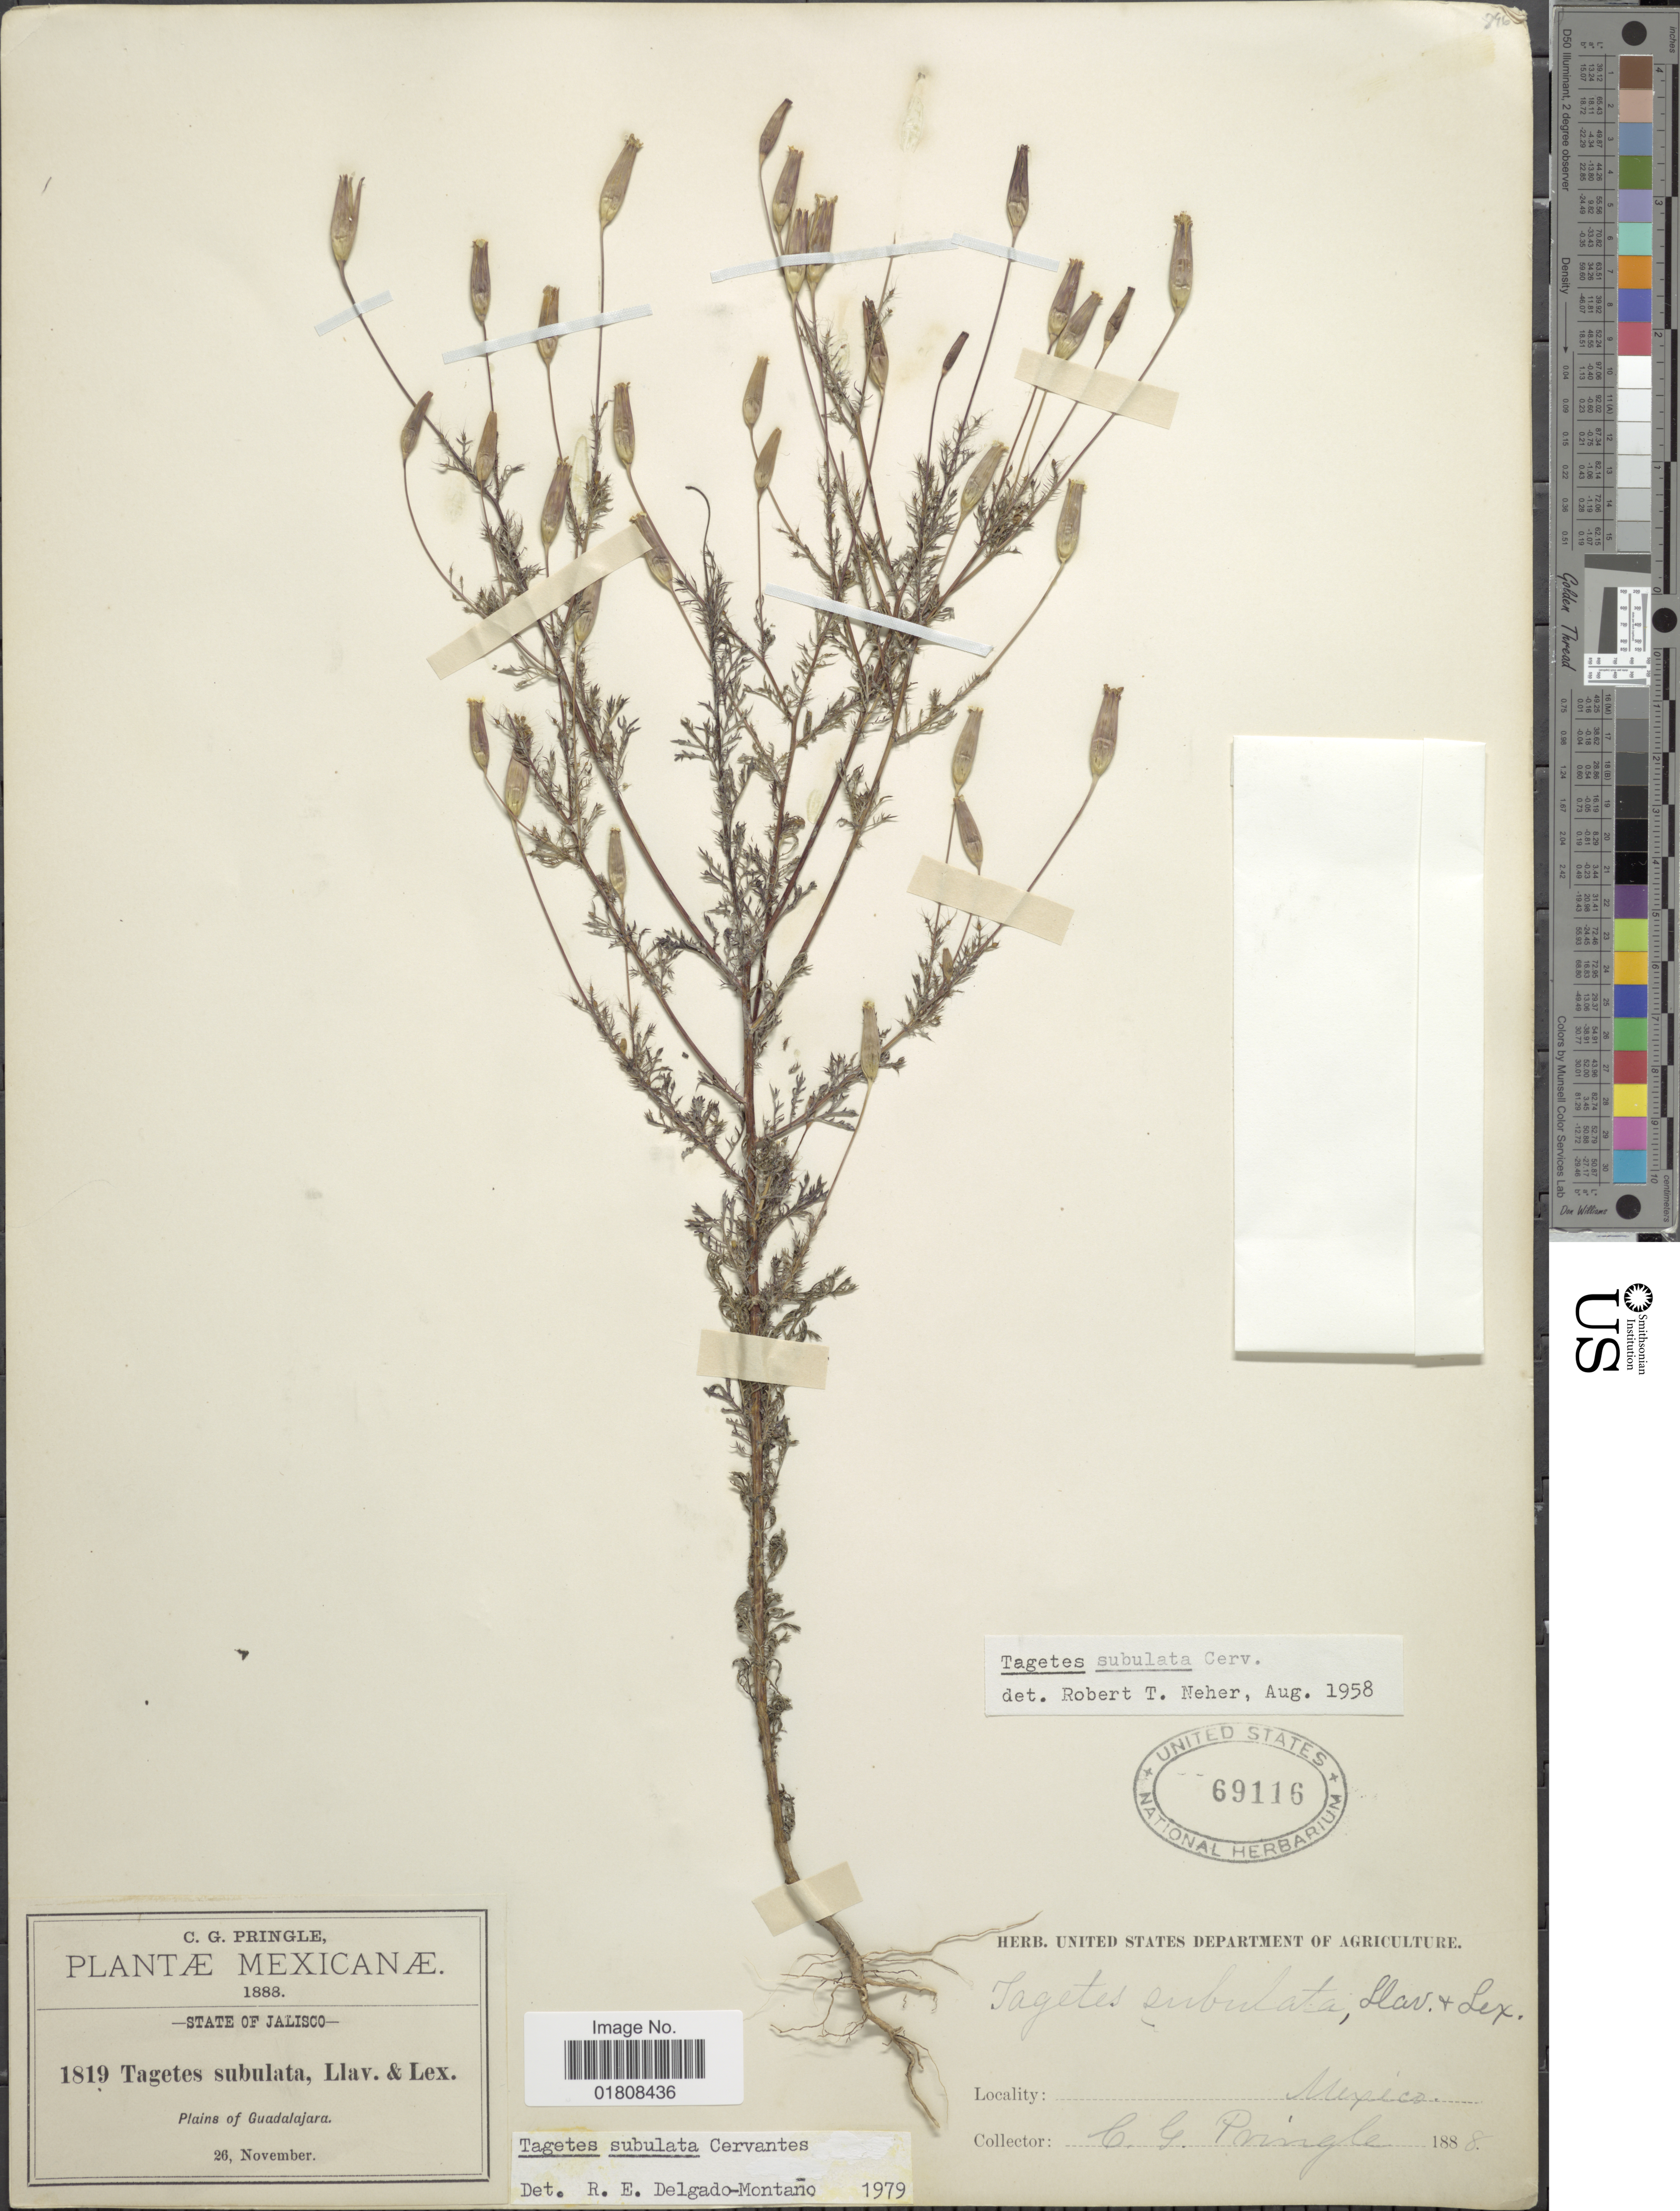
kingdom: Plantae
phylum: Tracheophyta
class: Magnoliopsida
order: Asterales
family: Asteraceae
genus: Tagetes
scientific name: Tagetes subulata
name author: Cerv.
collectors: C. G. Pringle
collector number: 1819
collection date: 1888-11-26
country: Mexico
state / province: Jalisco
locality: Plains of Guadalajara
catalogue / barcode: US 69116